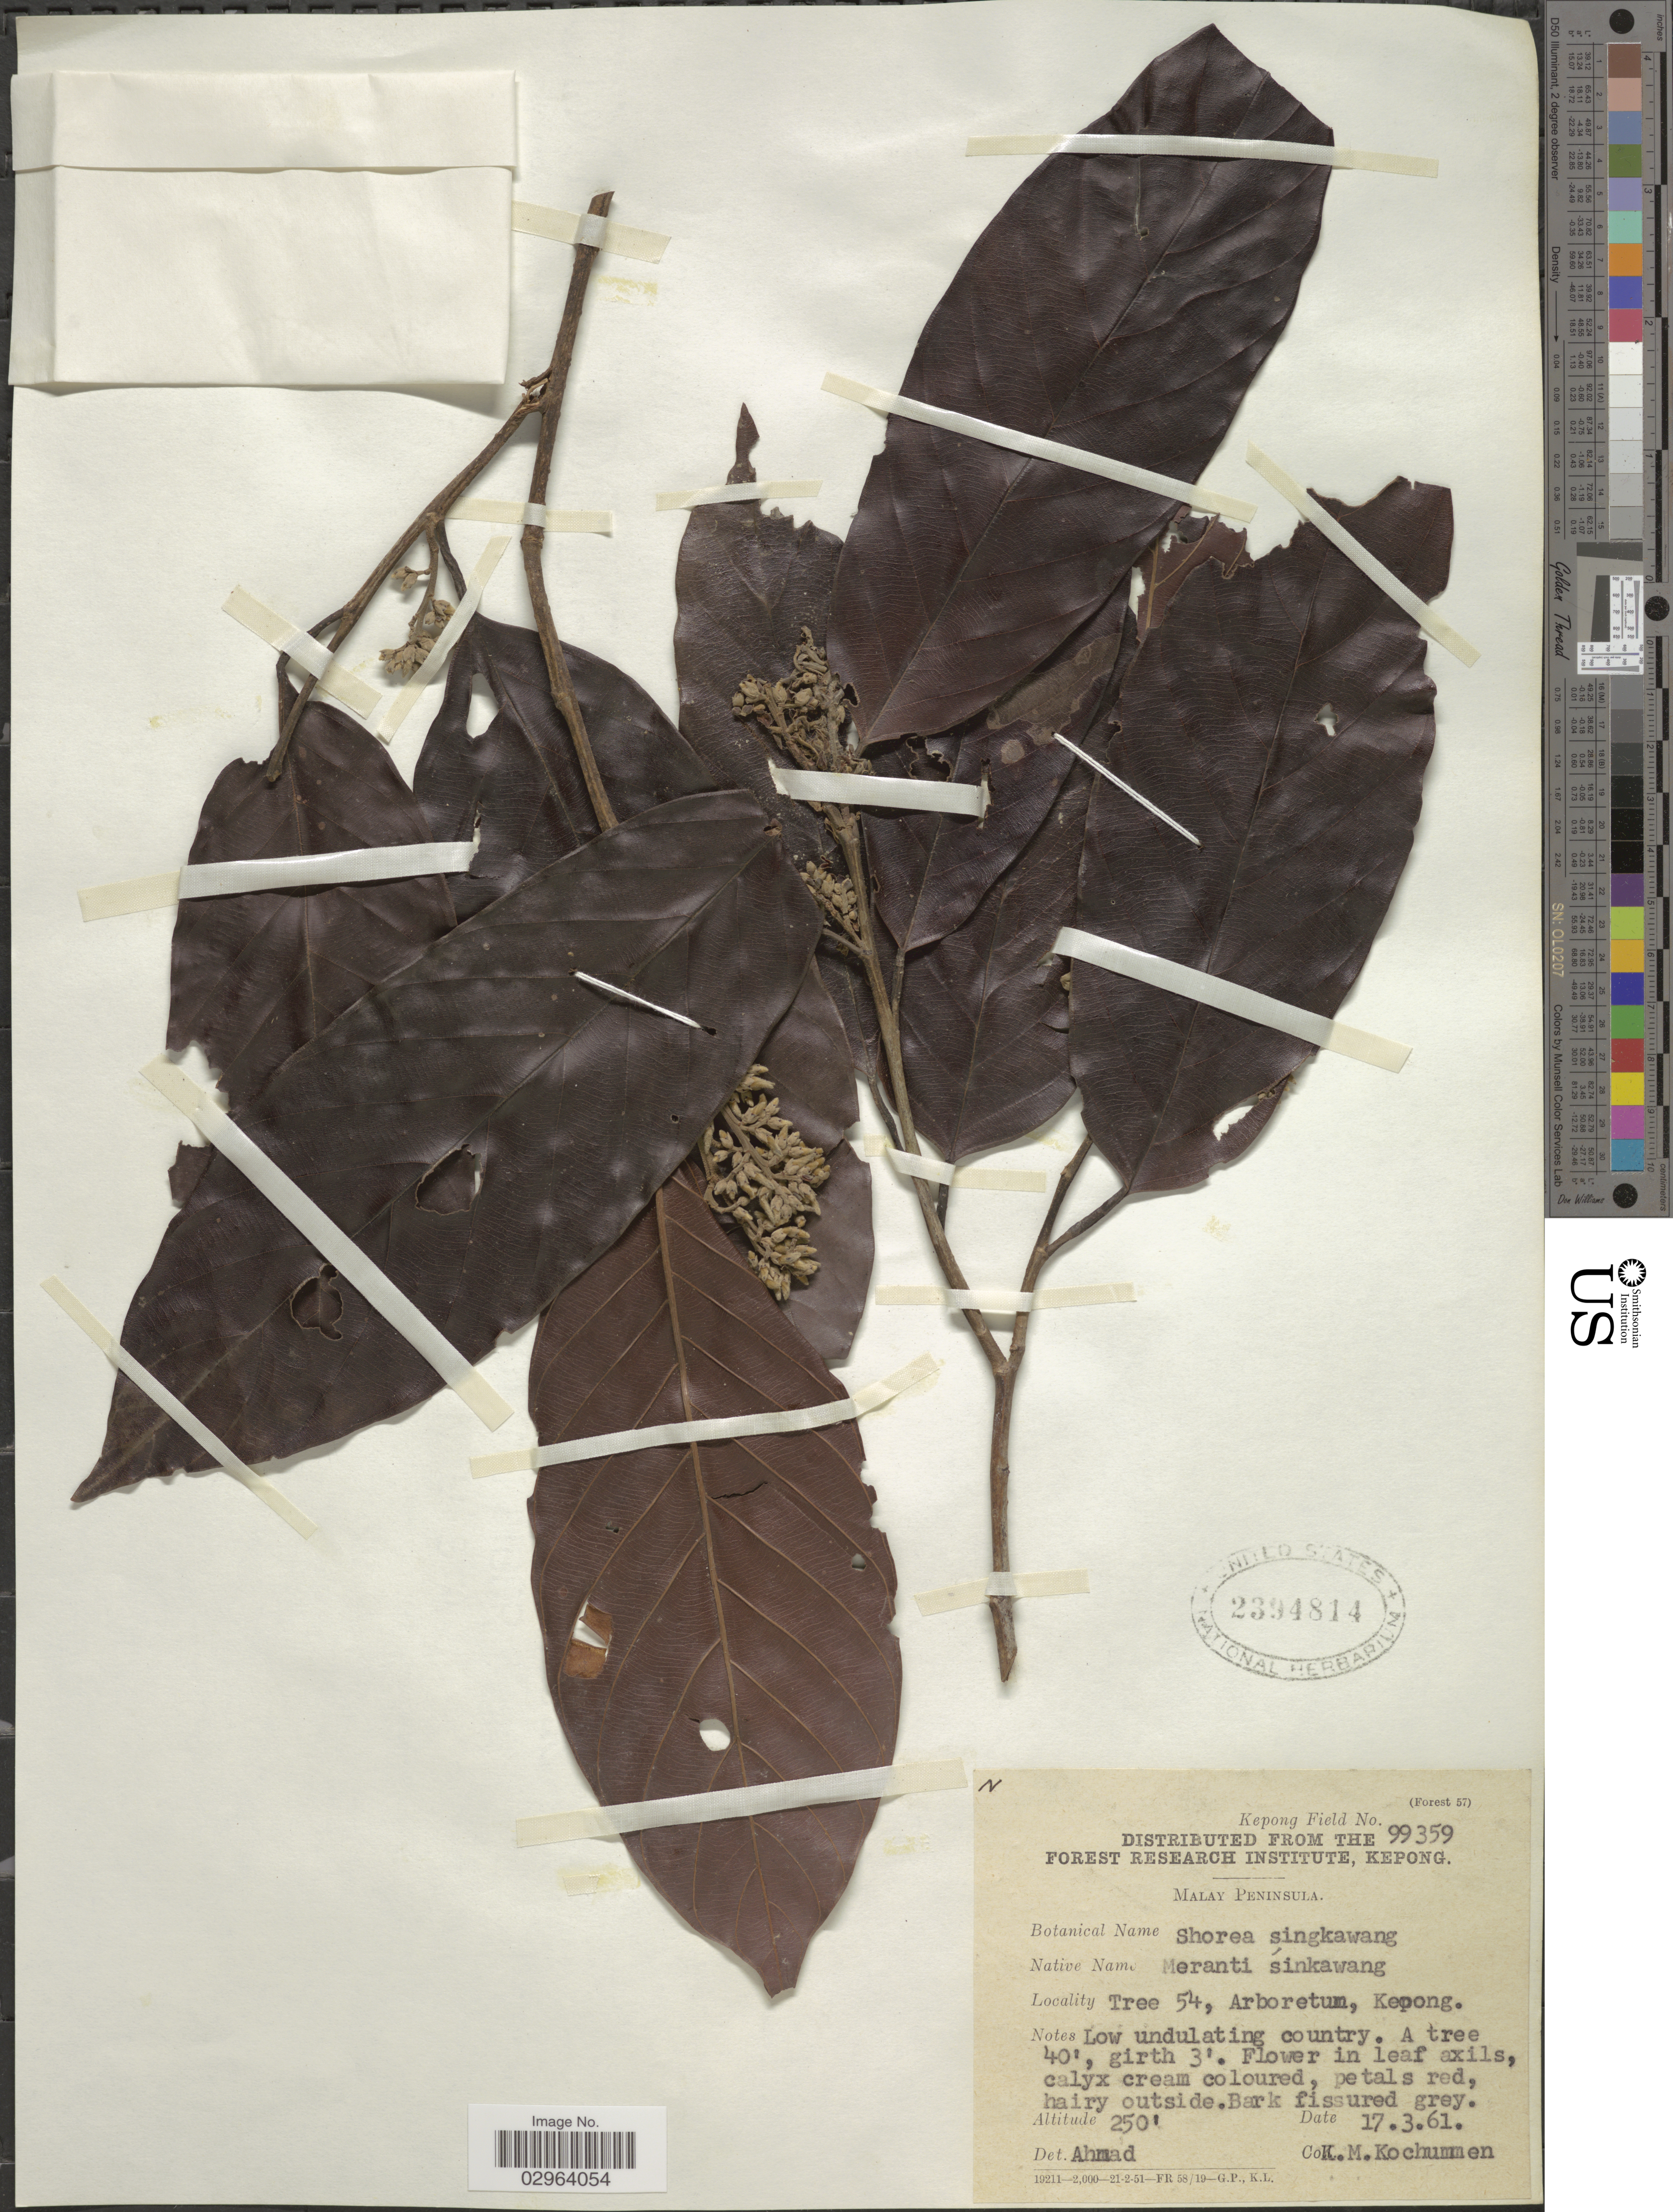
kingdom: Plantae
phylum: Tracheophyta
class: Magnoliopsida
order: Malvales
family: Dipterocarpaceae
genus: Rubroshorea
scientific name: Rubroshorea singkawang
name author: (Miq.) P.S. Ashton & J. Heck.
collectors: K. Kochummen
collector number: Kepong Field 99359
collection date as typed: Transcribed d/m/y: 17/3/61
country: Malaysia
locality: Malay Peninsula. Tree 54, Arboretum, Kepong.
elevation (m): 76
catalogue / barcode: US 2394814